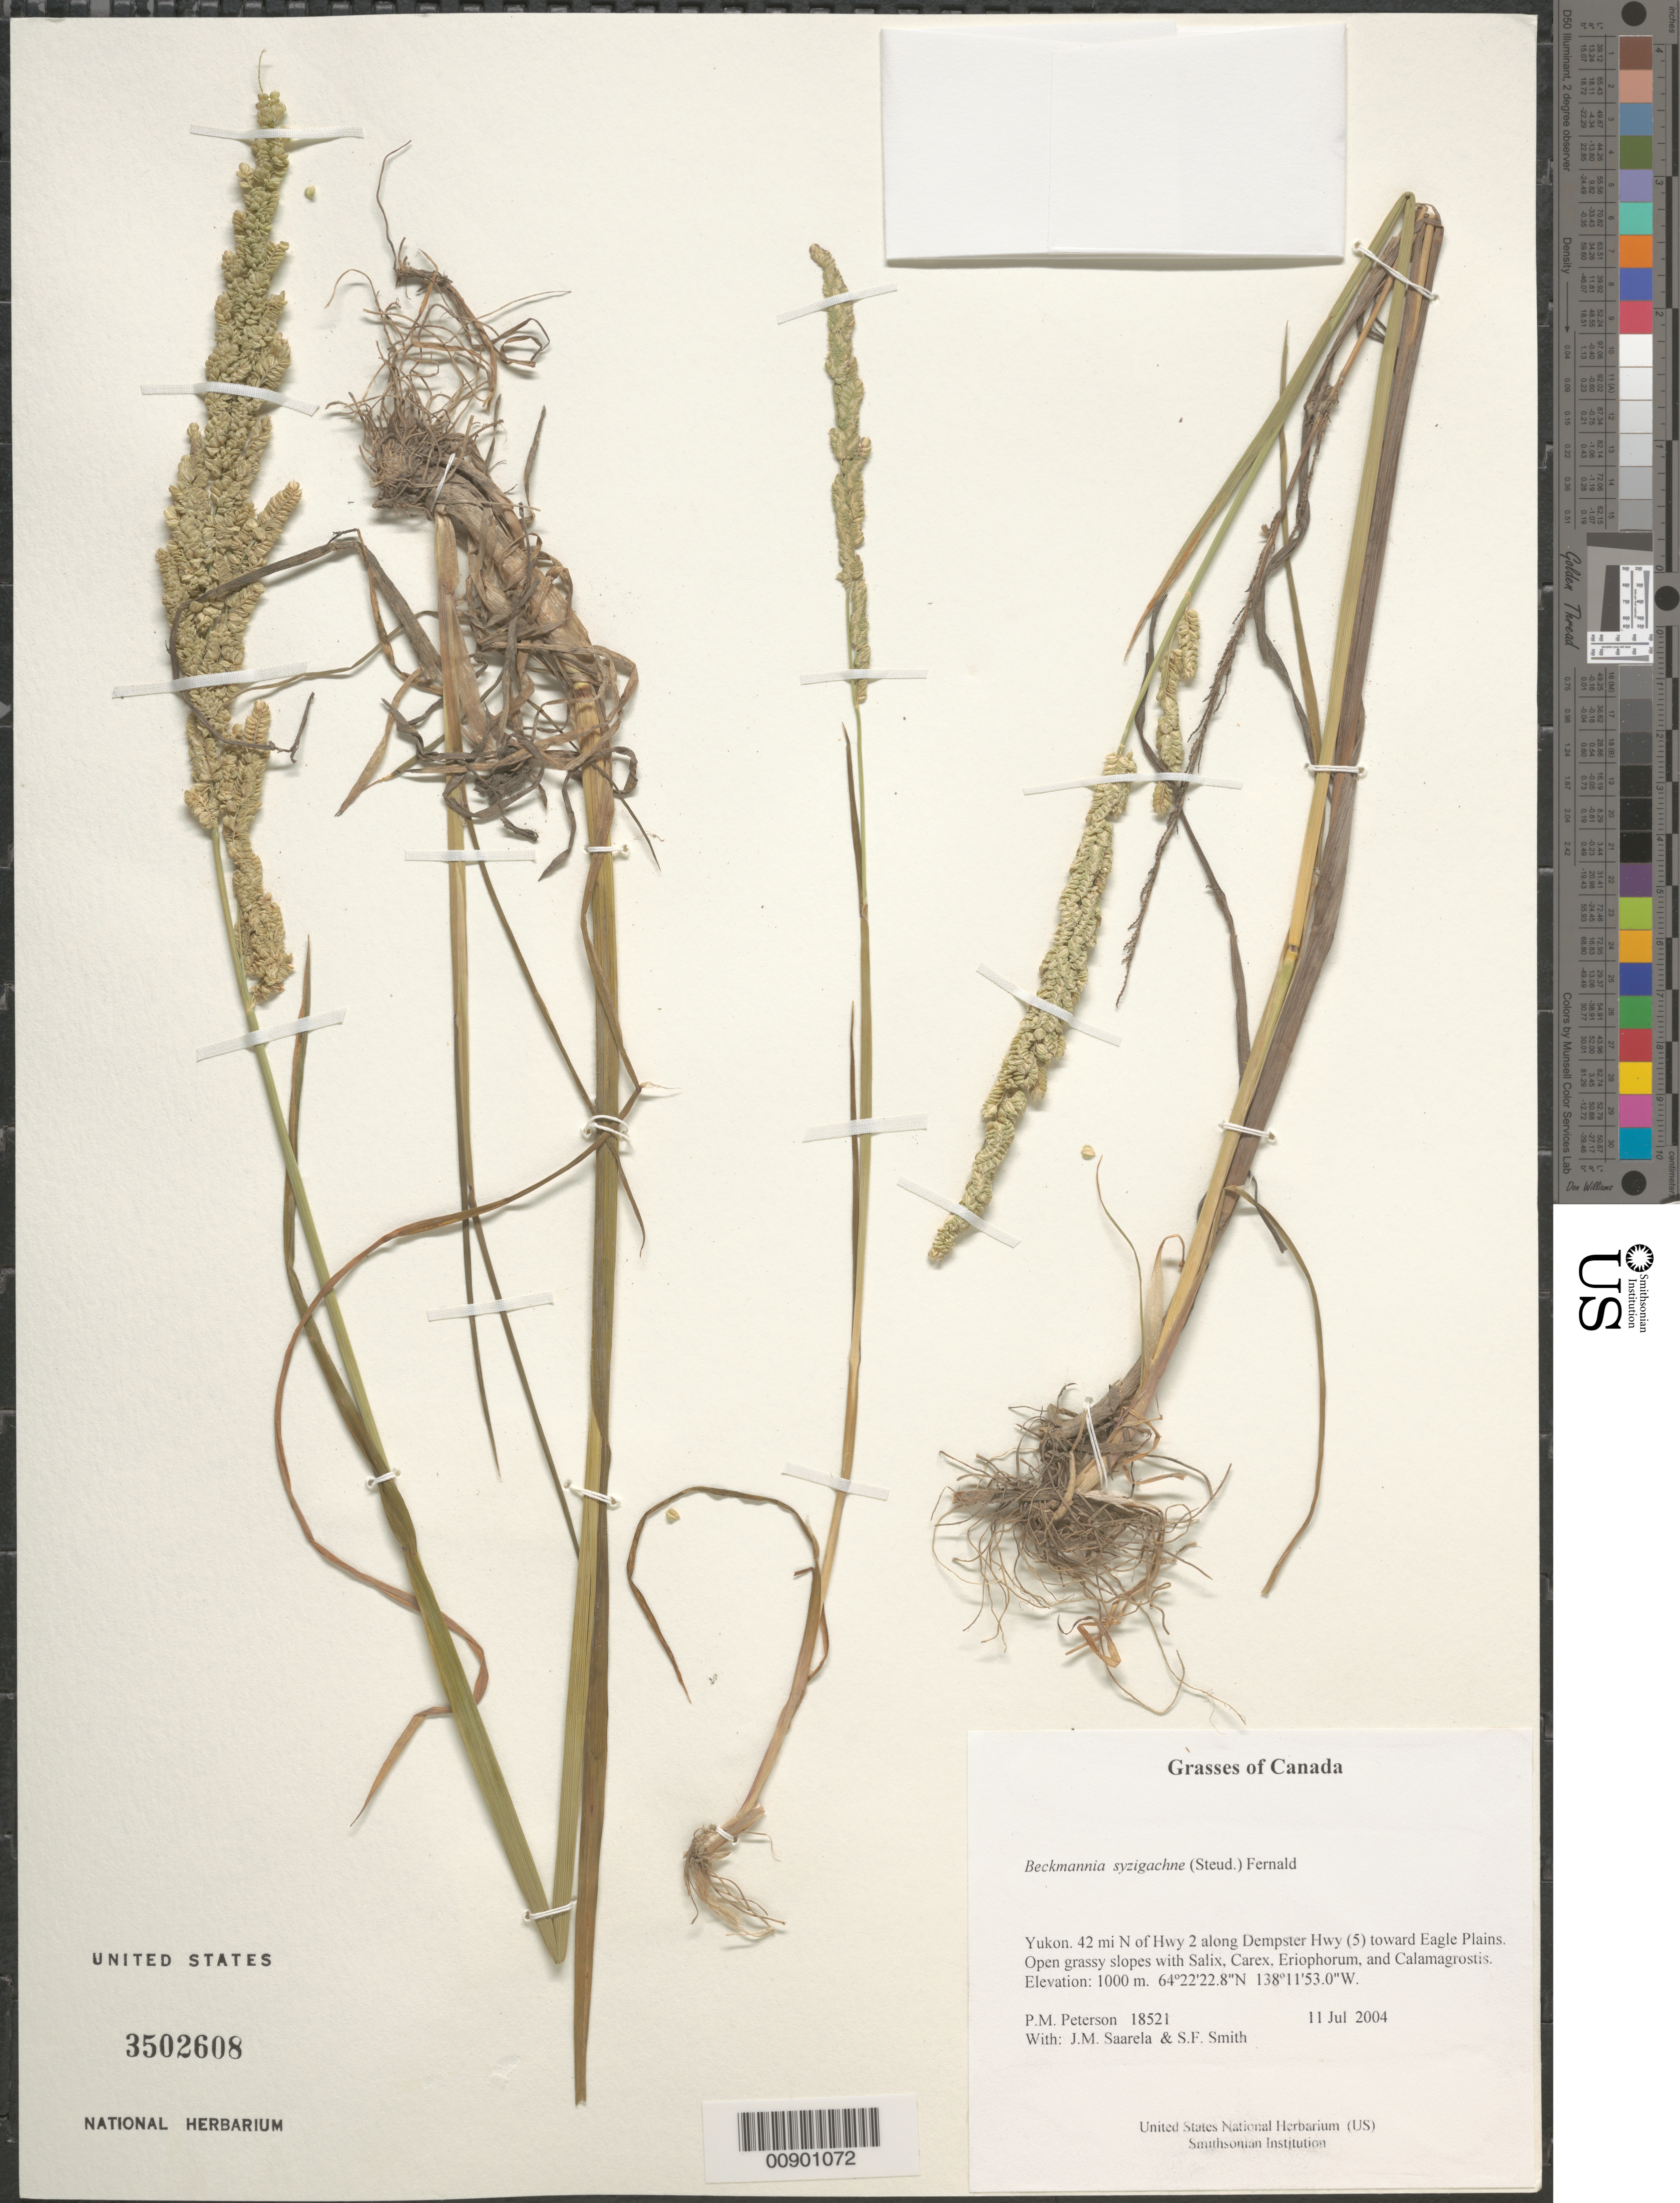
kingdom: Plantae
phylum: Tracheophyta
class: Liliopsida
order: Poales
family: Poaceae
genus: Beckmannia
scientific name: Beckmannia syzigachne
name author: (Steud.) Fernald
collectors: P. M. Peterson, J. Saarela & S.F. Smith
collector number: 18521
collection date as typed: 11 Jul 2004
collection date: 2004-07-11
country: Canada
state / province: Yukon Territory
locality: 42 mi N of Hwy 2 along Dempster Hwy (5) toward Eagle Plains. Open grassy slopes with Salix, Carex, Eriophorum, and Calamagrostis.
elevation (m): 1000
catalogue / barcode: US 3502608